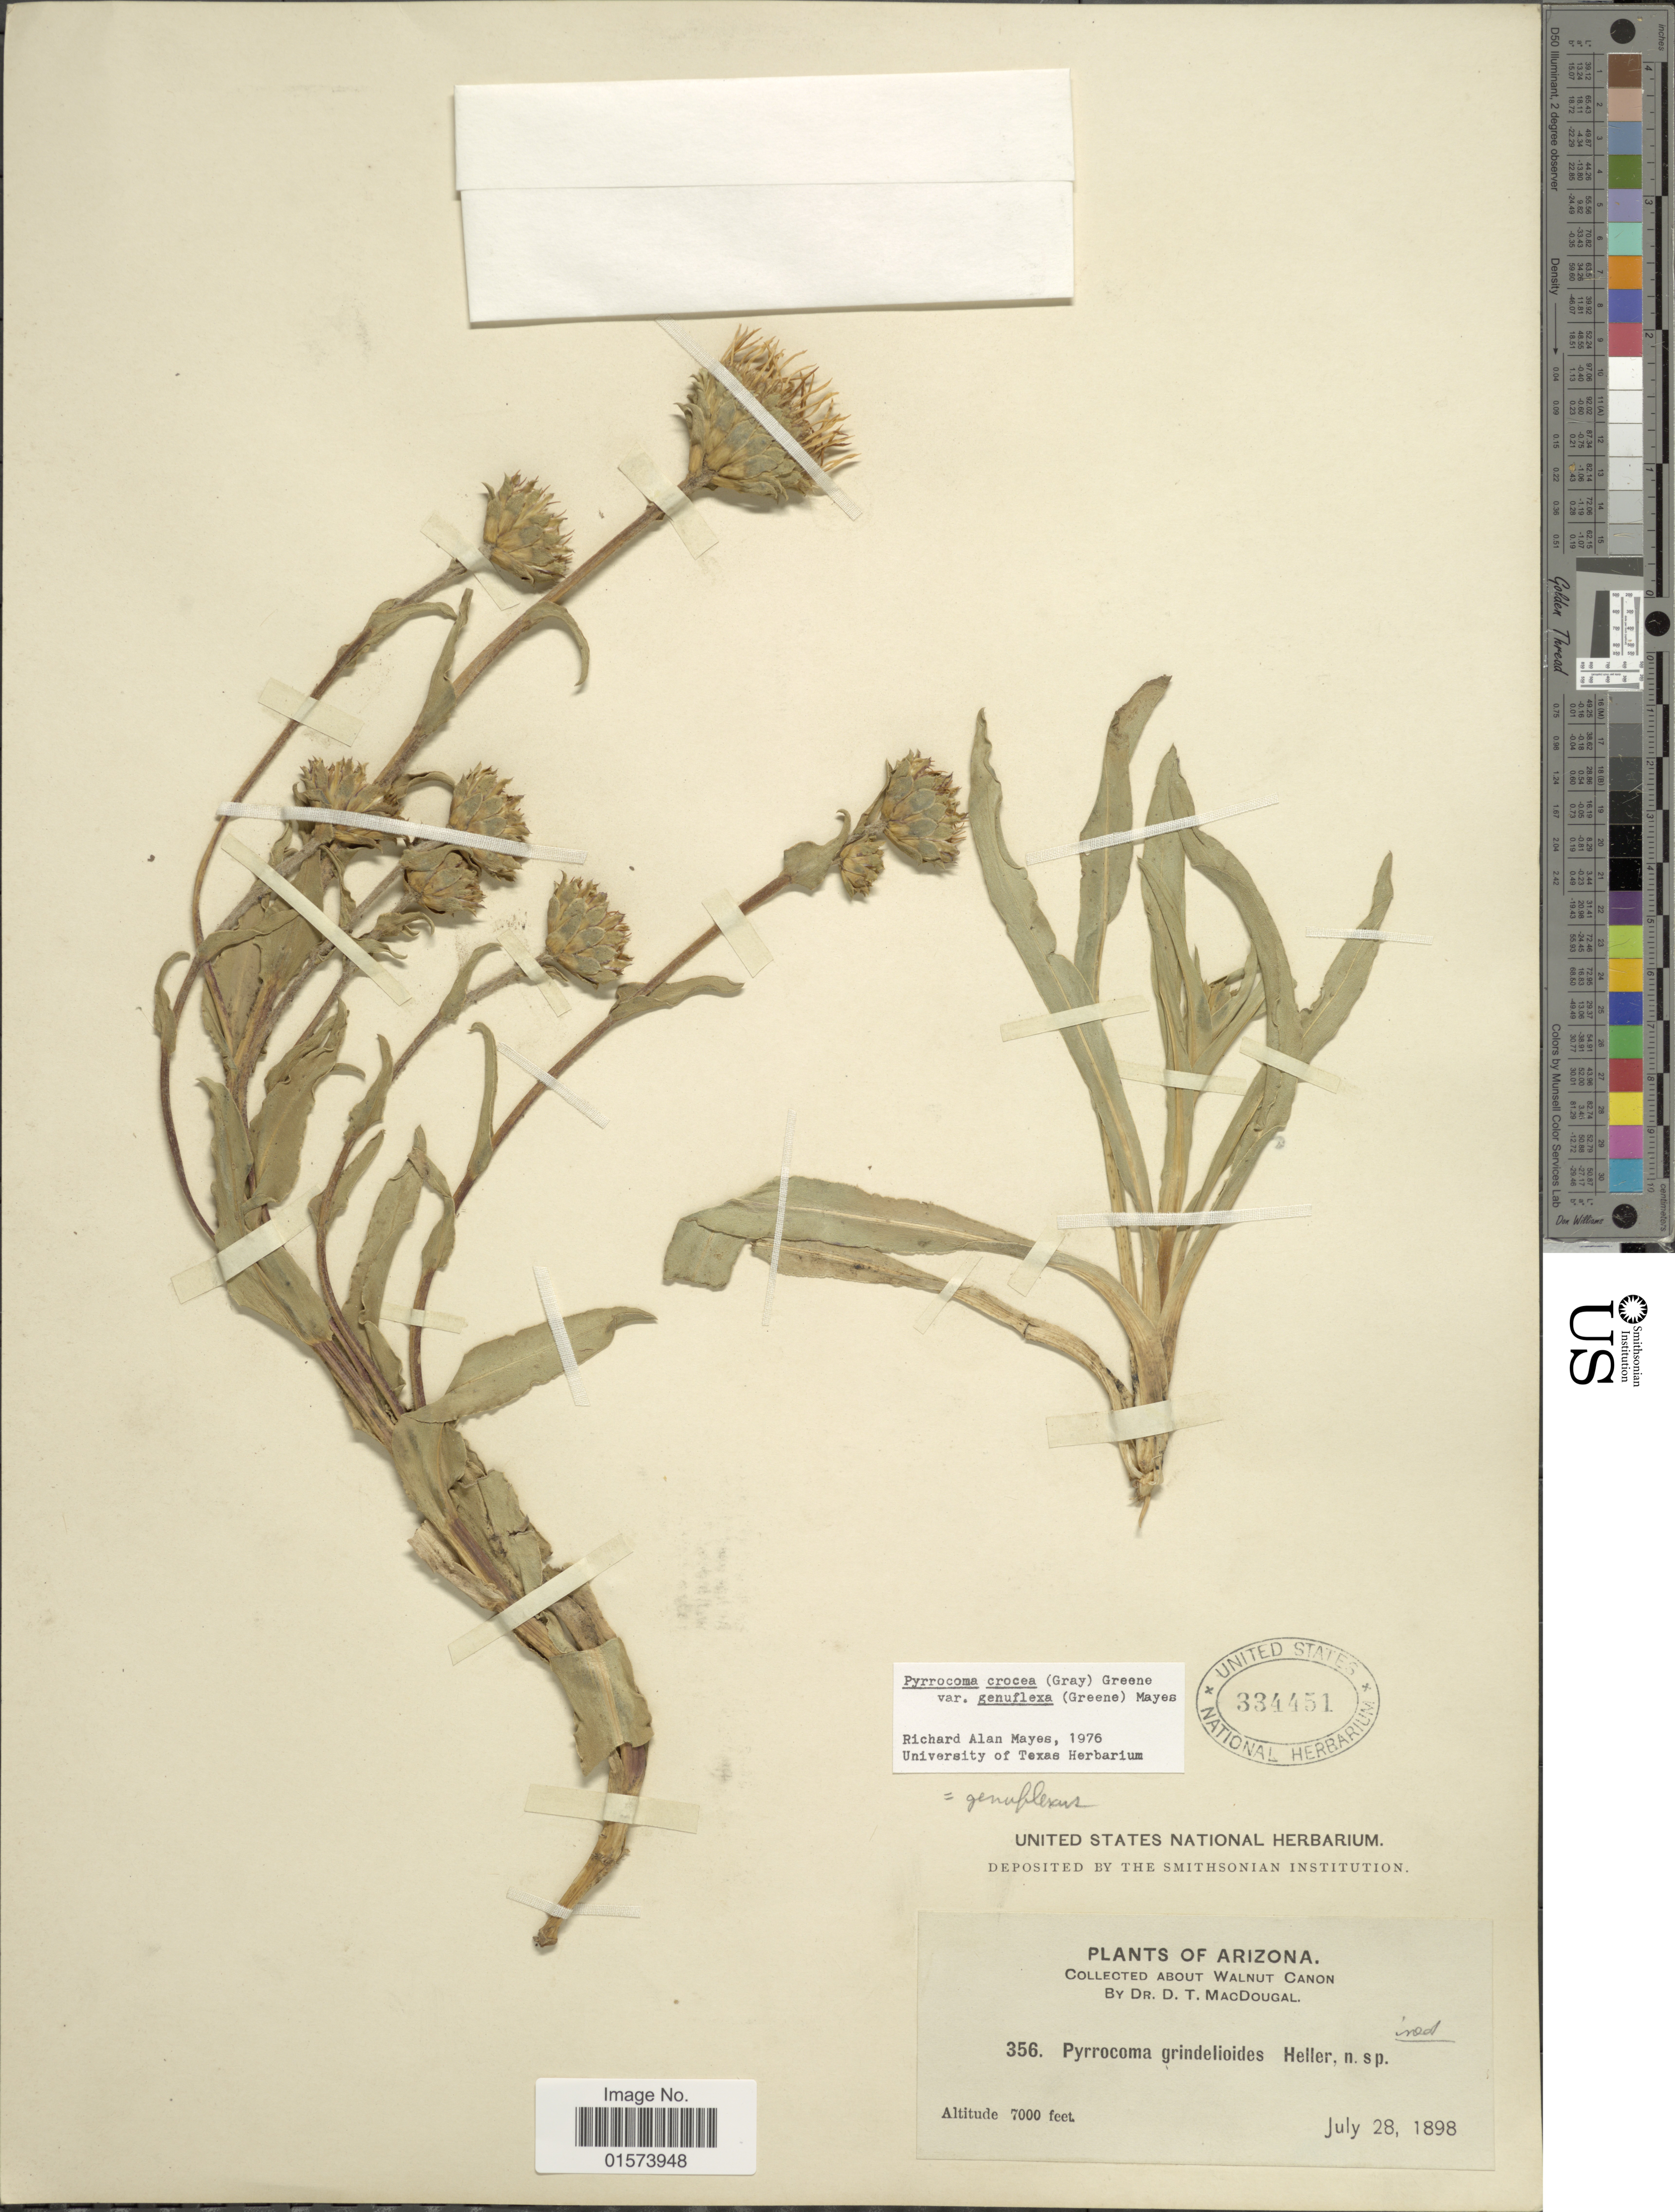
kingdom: Plantae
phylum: Tracheophyta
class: Magnoliopsida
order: Asterales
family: Asteraceae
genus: Pyrrocoma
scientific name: Pyrrocoma crocea var. genuflexa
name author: Mayes ex & D.J. Keil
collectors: D. T. MacDougal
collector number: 356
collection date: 1898-07-28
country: United States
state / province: Arizona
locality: About Walnut canon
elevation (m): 2134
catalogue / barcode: US 334451